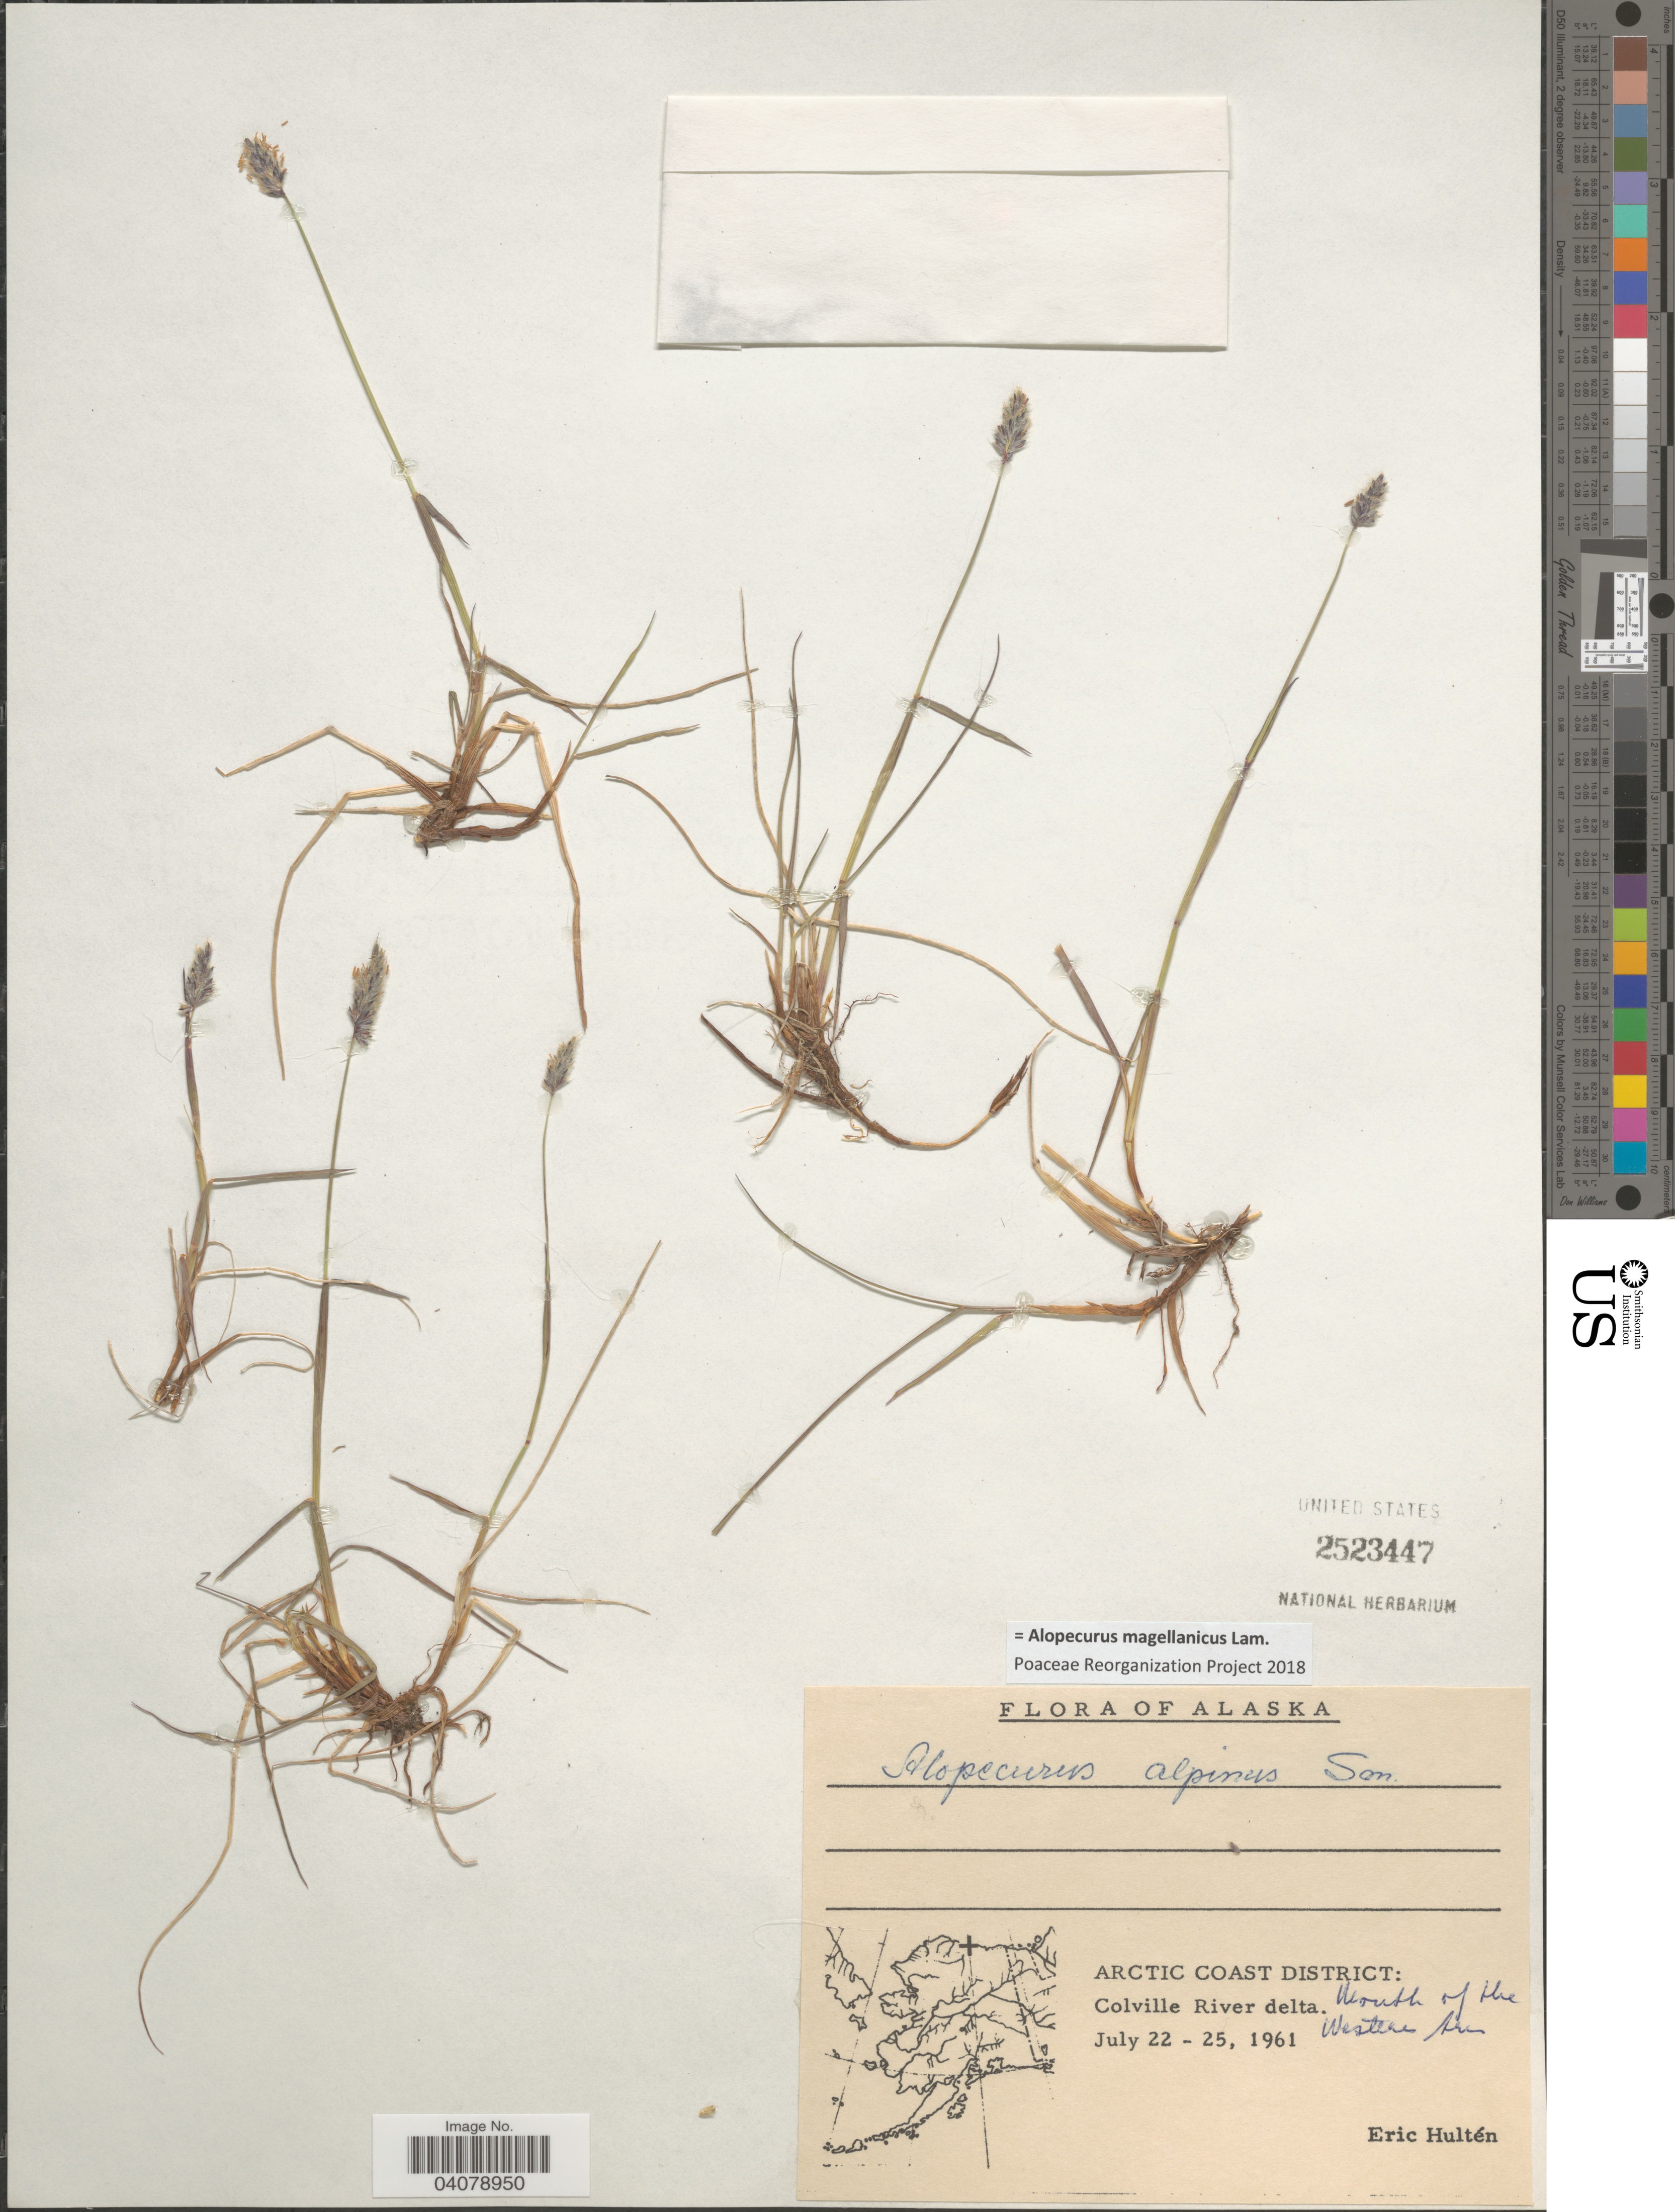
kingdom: Plantae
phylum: Tracheophyta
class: Liliopsida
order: Poales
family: Poaceae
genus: Alopecurus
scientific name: Alopecurus magellanicus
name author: Lam.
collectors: E. G. Hultén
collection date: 1961-07-22/1961-07-25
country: United States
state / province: Alaska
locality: Arctic Coast District: Colville River delta. Mouth of the Western Area.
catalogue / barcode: US 2523447